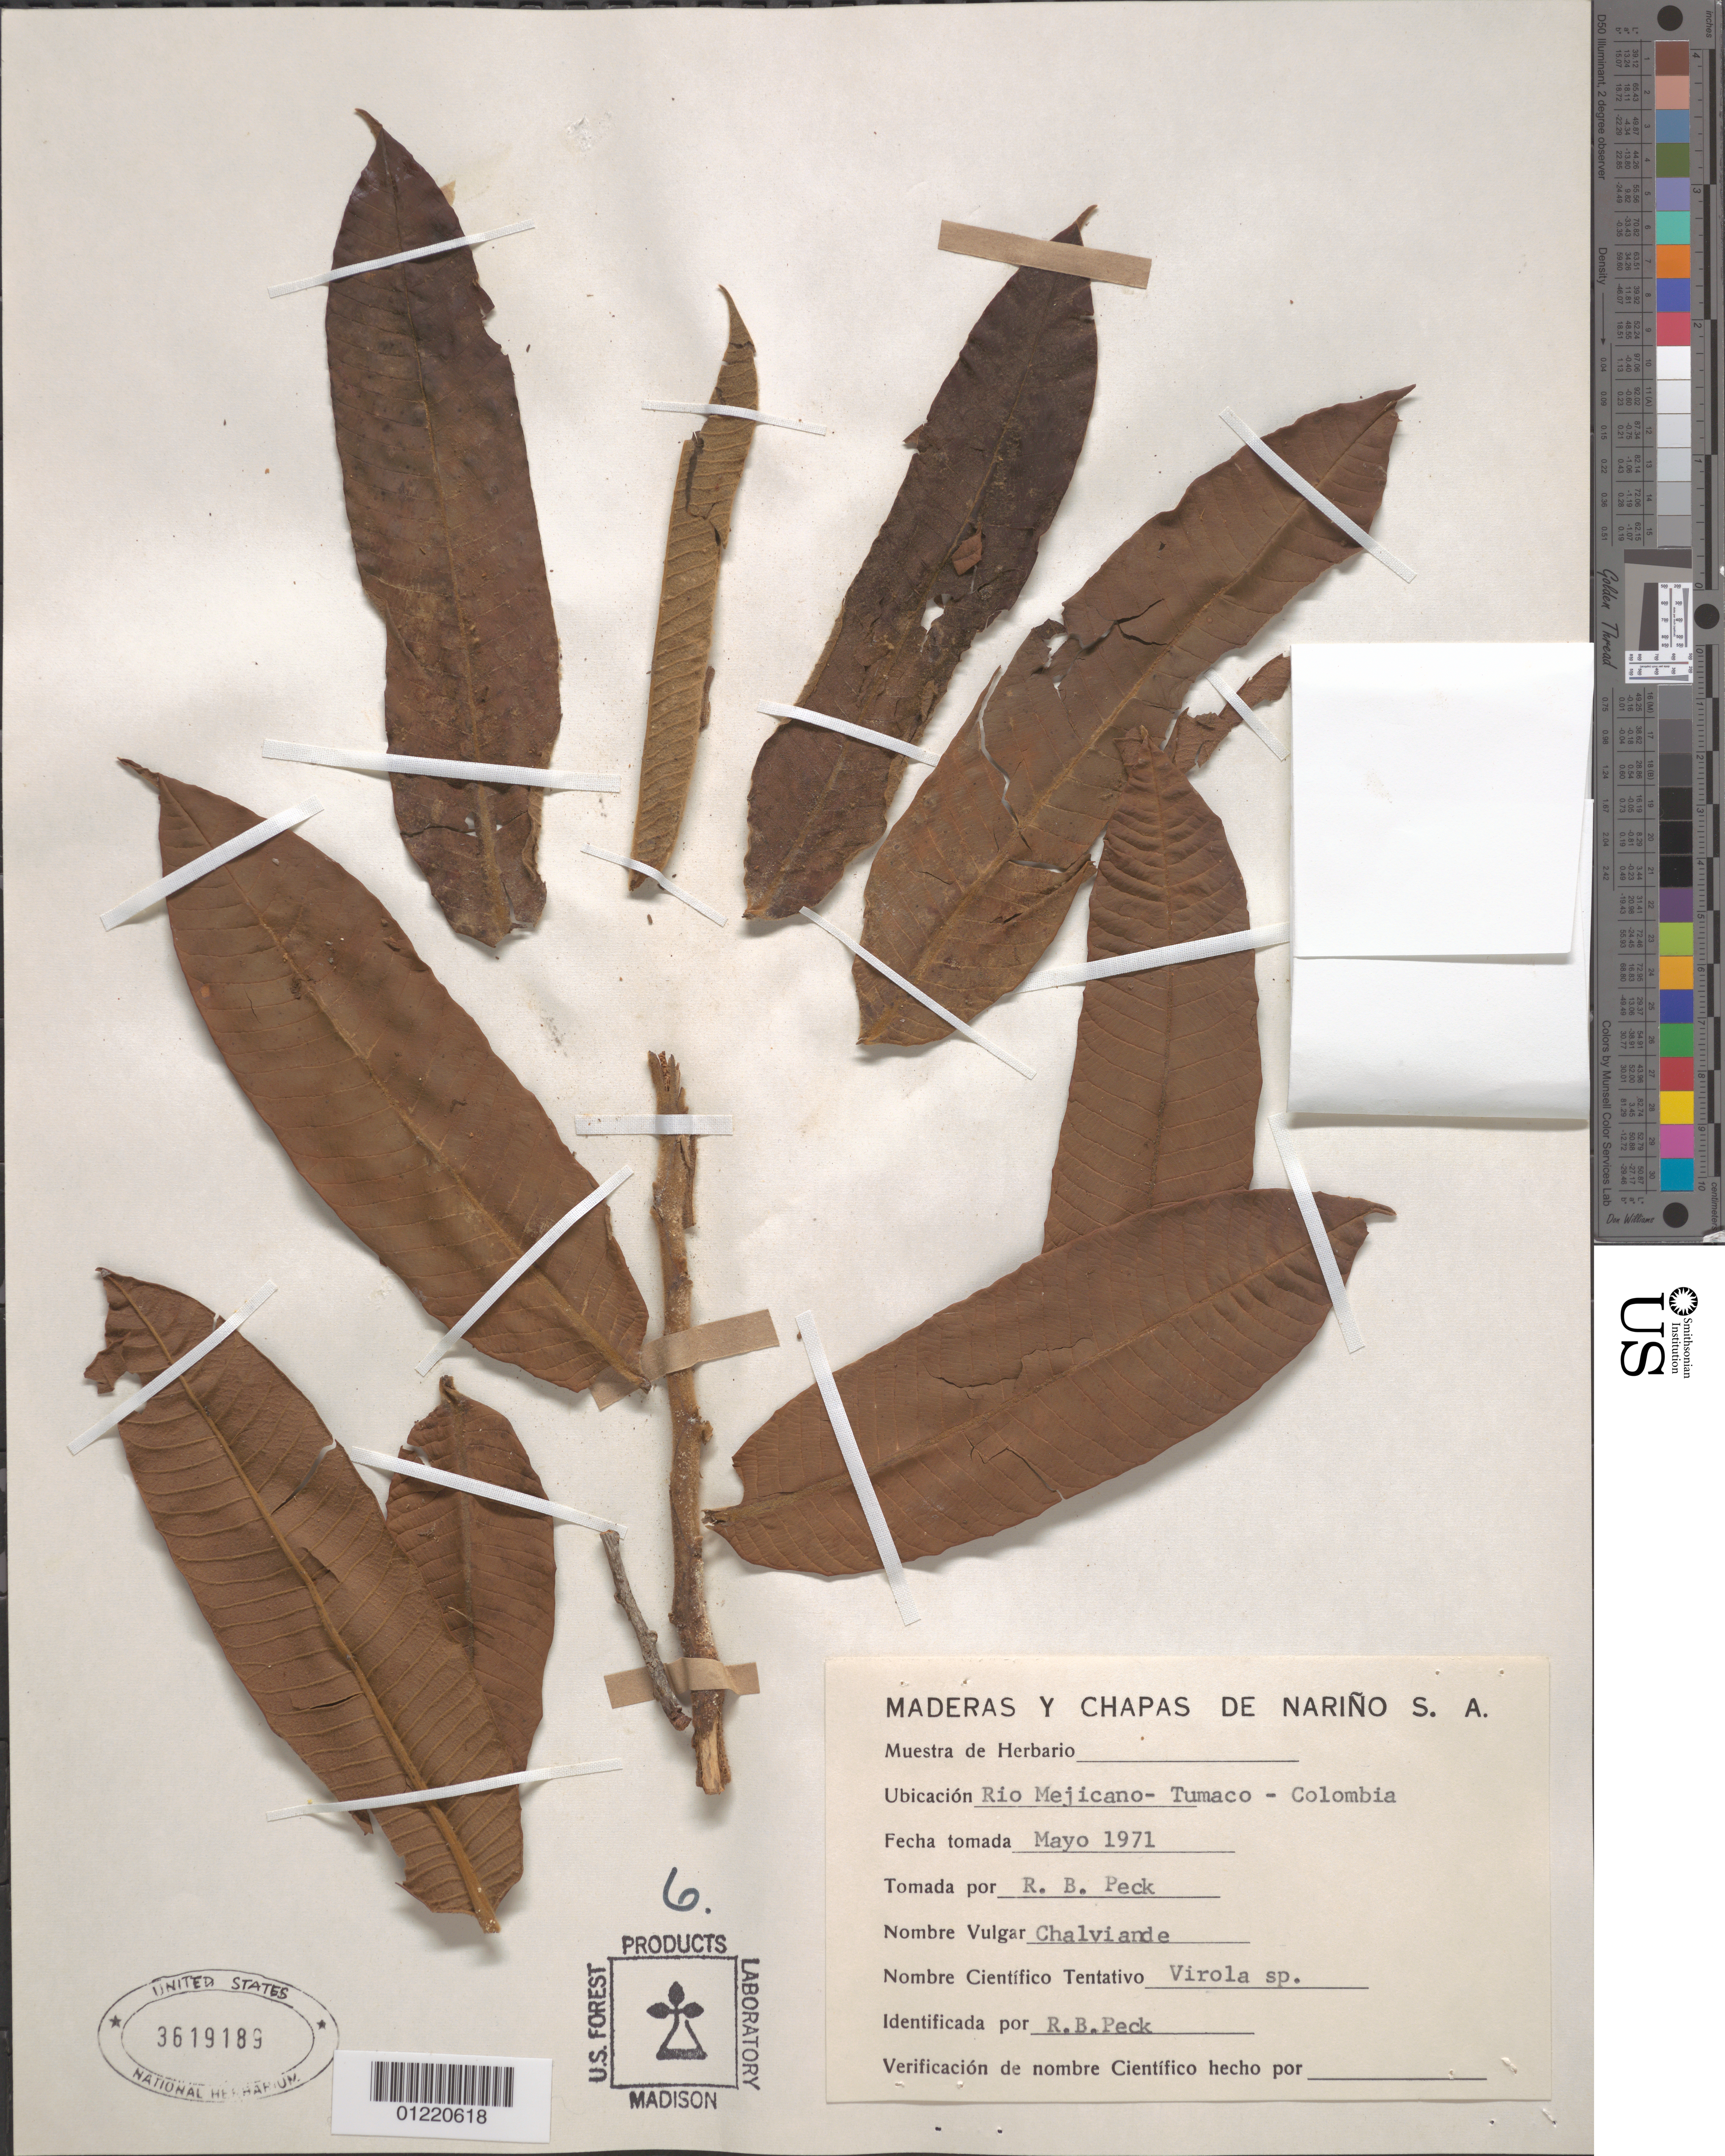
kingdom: Plantae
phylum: Tracheophyta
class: Magnoliopsida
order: Magnoliales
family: Myristicaceae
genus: Virola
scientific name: Virola sp.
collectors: R. Peck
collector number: s.n,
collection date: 1971-05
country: Colombia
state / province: Nariño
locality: Rio Mejicano; Tumaco.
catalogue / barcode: US 3619189